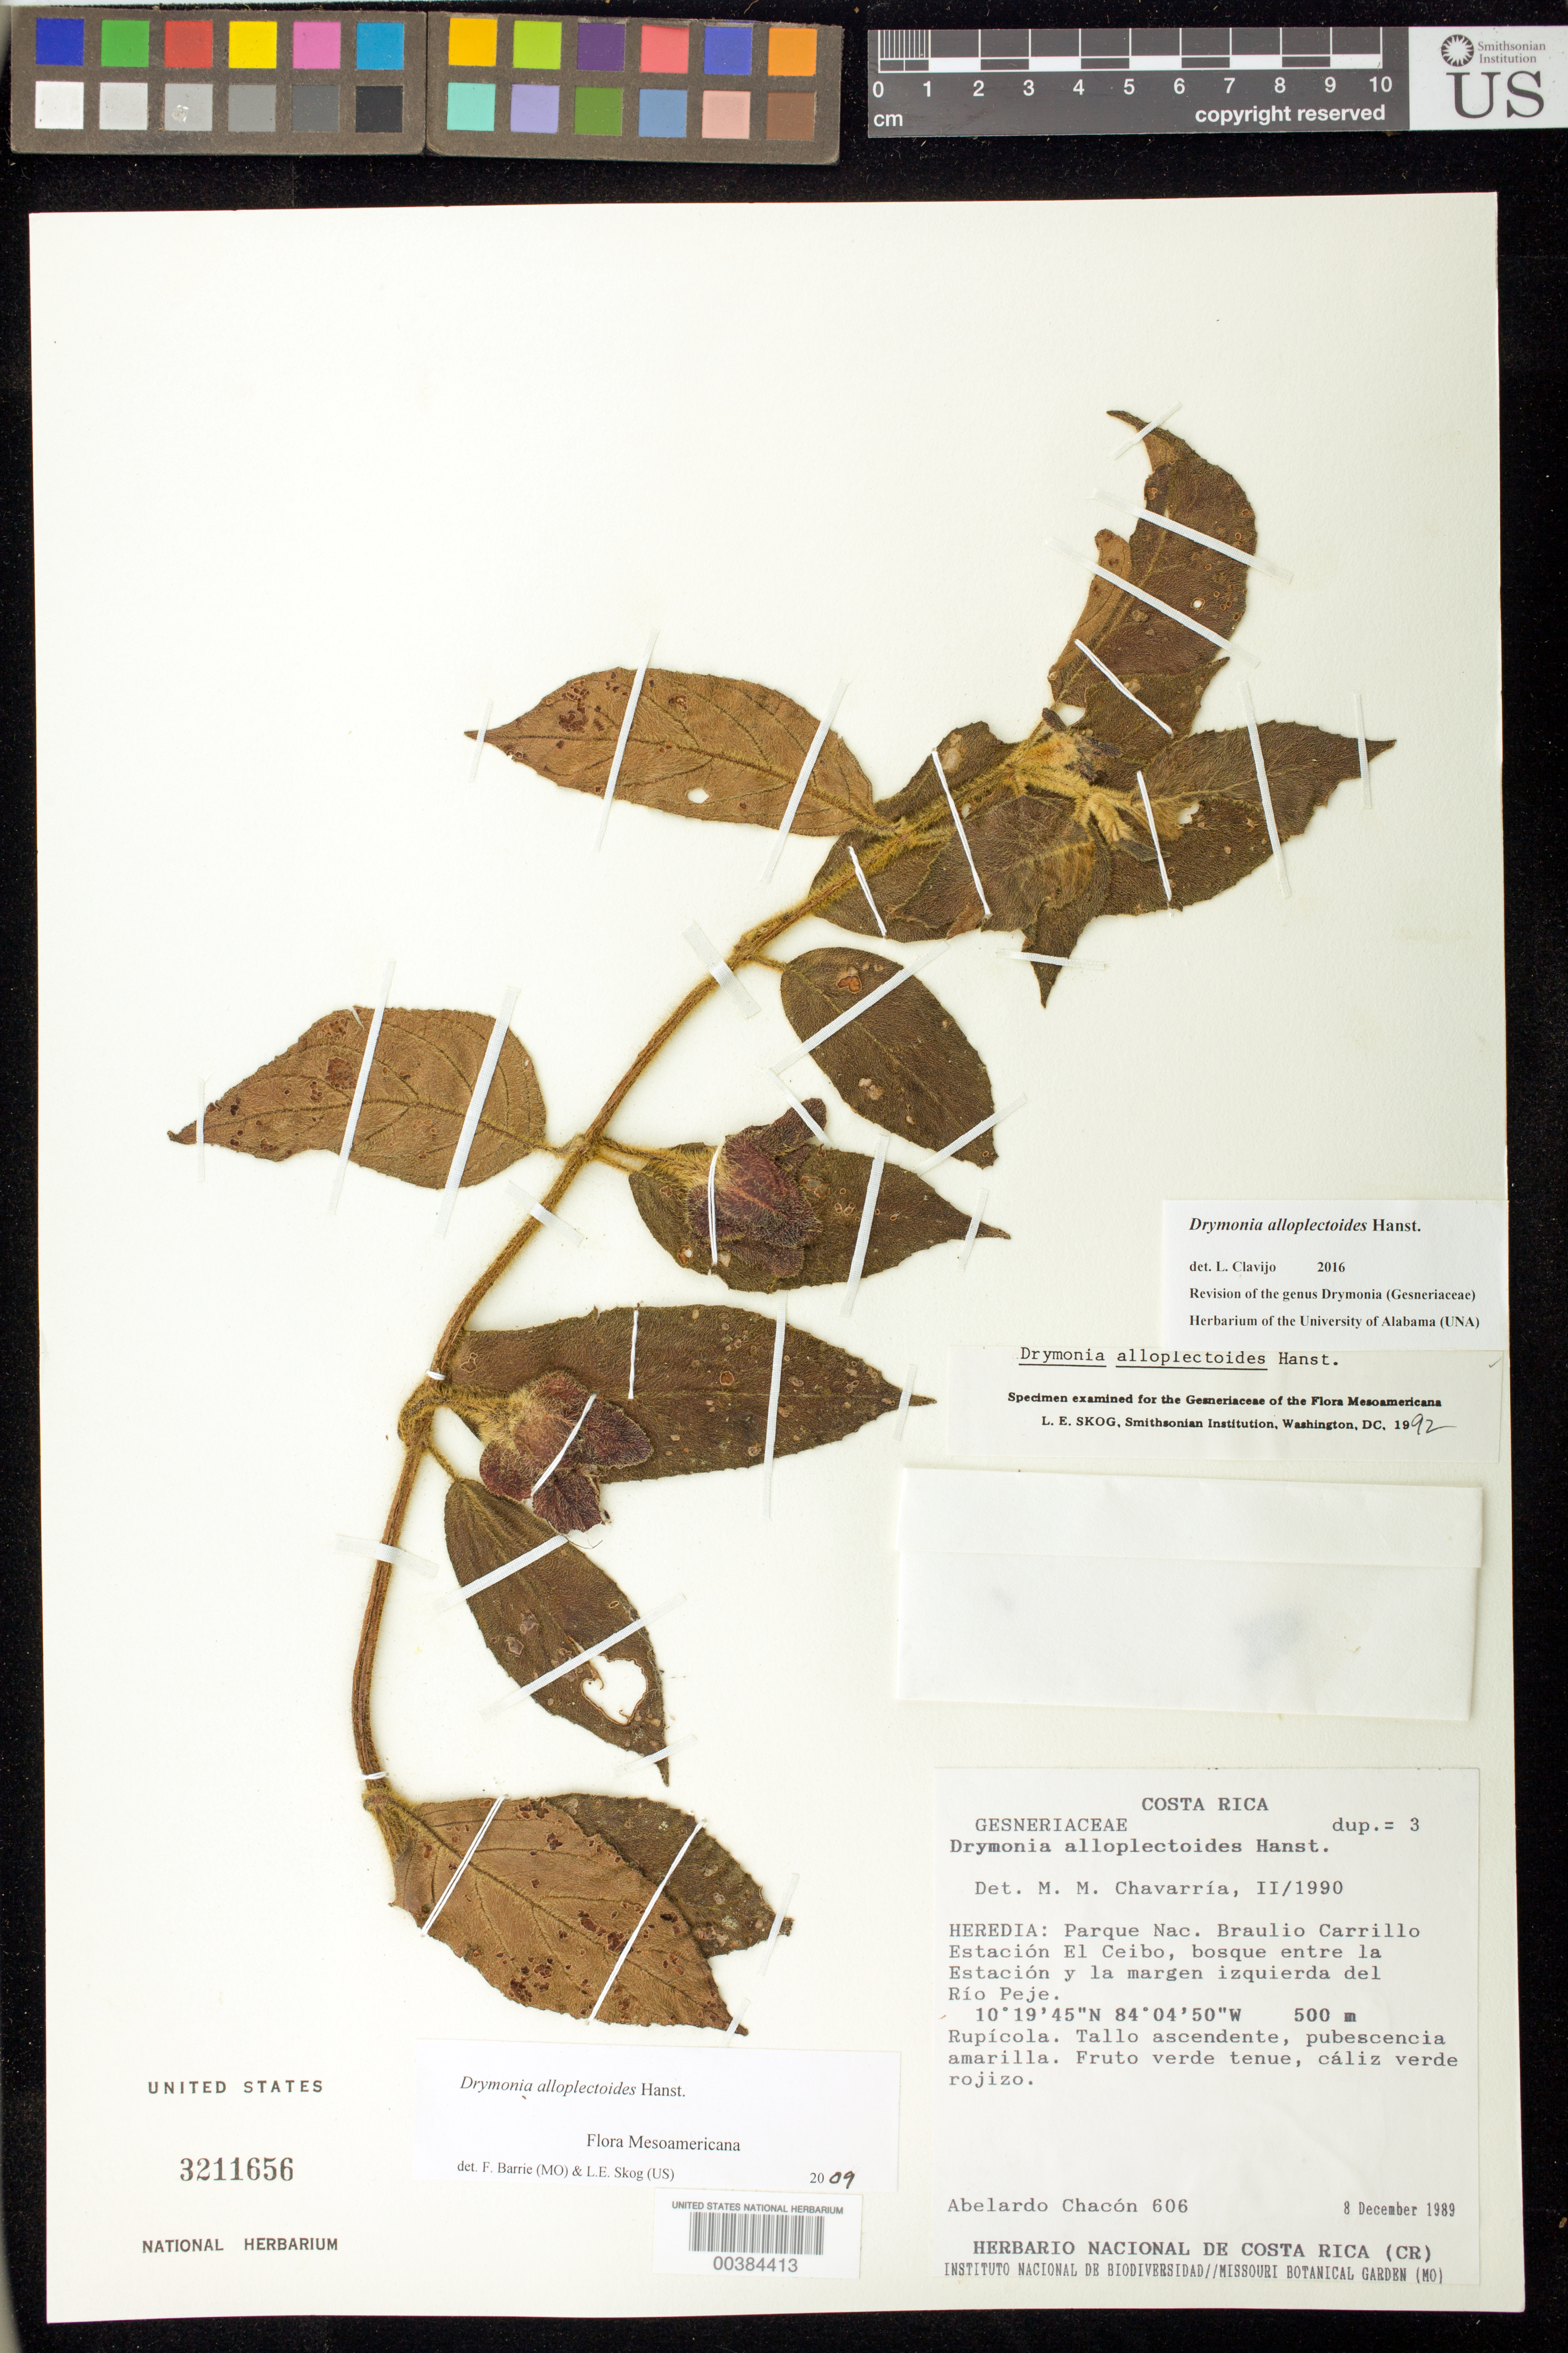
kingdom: Plantae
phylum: Tracheophyta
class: Magnoliopsida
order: Lamiales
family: Gesneriaceae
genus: Drymonia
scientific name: Drymonia alloplectoides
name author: Hanst.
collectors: A. Chacón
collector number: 606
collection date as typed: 08 Dec 1989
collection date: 1989-12-08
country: Costa Rica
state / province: Heredia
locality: Braulio Carrillo National Park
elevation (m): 500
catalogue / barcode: US 3211656